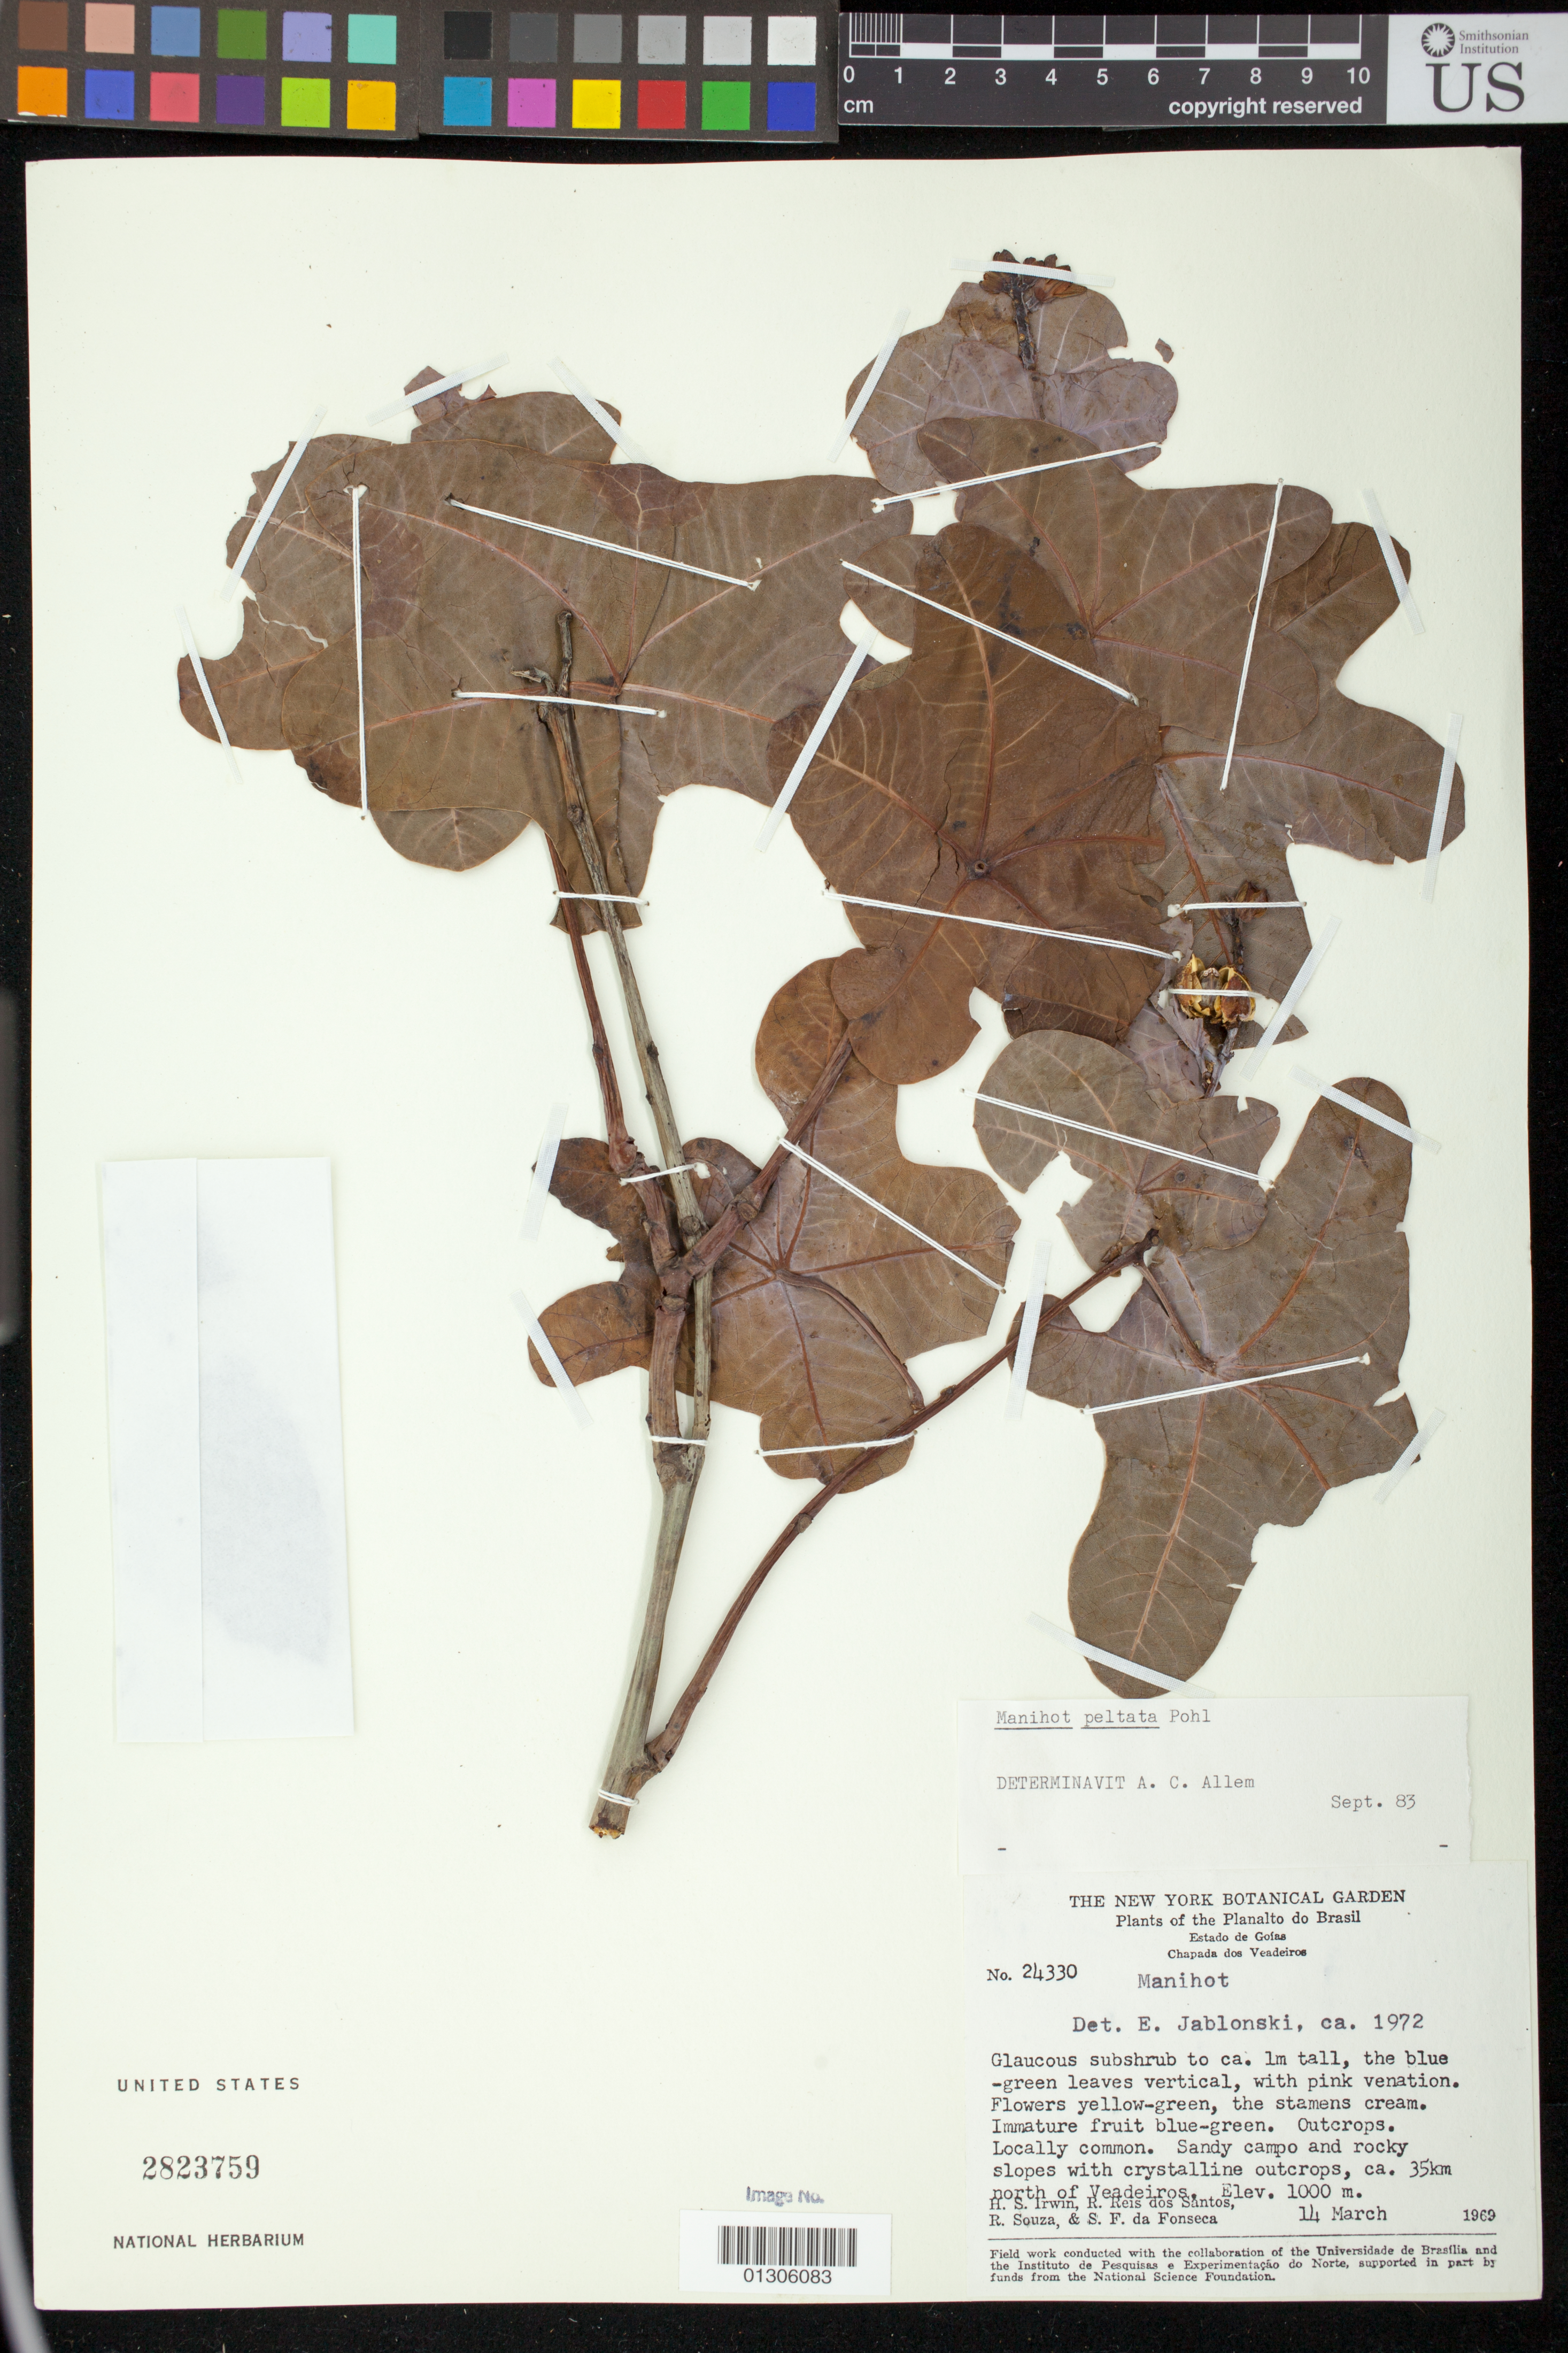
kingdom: Plantae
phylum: Tracheophyta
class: Magnoliopsida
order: Malpighiales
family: Euphorbiaceae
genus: Manihot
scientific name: Manihot peltata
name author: Pohl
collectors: H. Irwin, R. Reis dos Santos, R. Souza & S. F. Fonsêca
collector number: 24330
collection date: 1969-03-14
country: Brazil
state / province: Goiás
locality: Chapada dos Veadeiros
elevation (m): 1000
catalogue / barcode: US 2823759